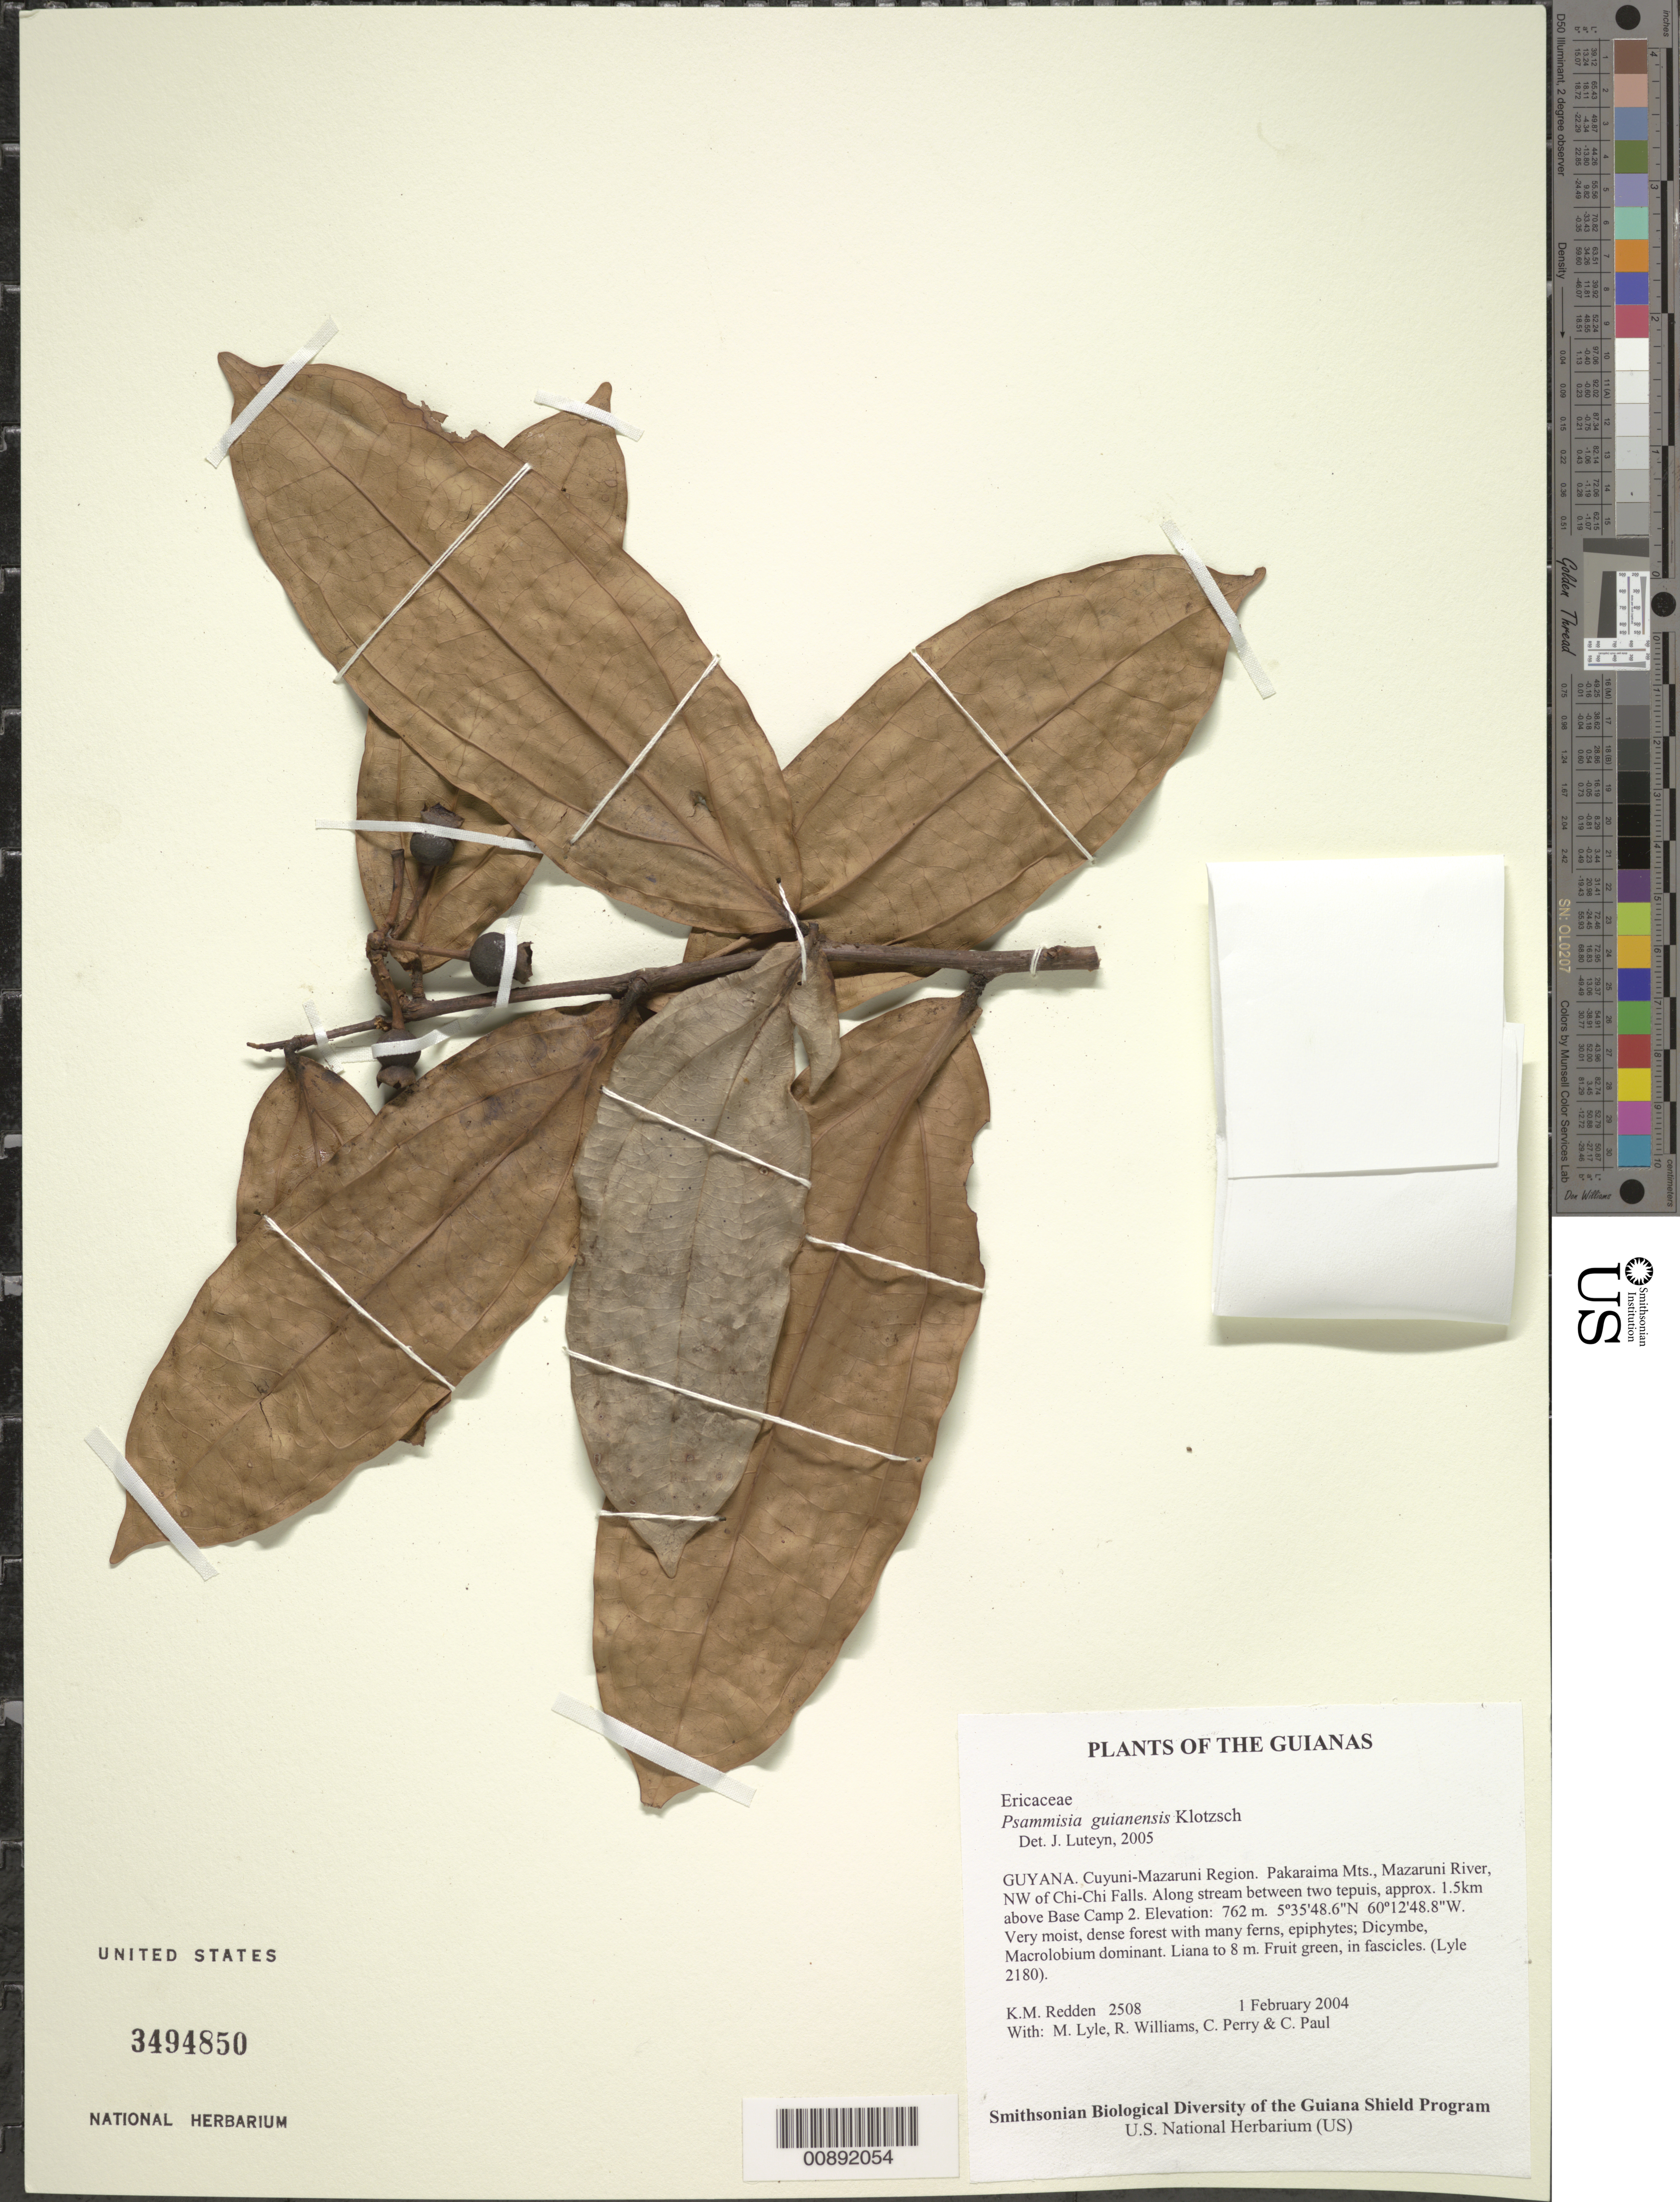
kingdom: Plantae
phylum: Tracheophyta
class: Magnoliopsida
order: Ericales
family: Ericaceae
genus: Psammisia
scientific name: Psammisia guianensis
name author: Klotzsch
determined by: Luteyn, J. L.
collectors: K. M. Redden, M. Lyle, R. Williams, C. Perry & C. Paul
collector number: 2508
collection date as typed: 1 February 2004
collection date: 2004-02-01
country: Guyana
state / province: Cuyuni-Mazaruni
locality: Pakaraima Mts., Mazaruni River, NW of Chi-Chi Falls. Along stream between two tepuis, approx. 1.5km above Base Camp 2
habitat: Very moist, dense forest with many ferns, epiphytes; Dicymbe, Macrolobium dominant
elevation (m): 762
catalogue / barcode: US 3494850